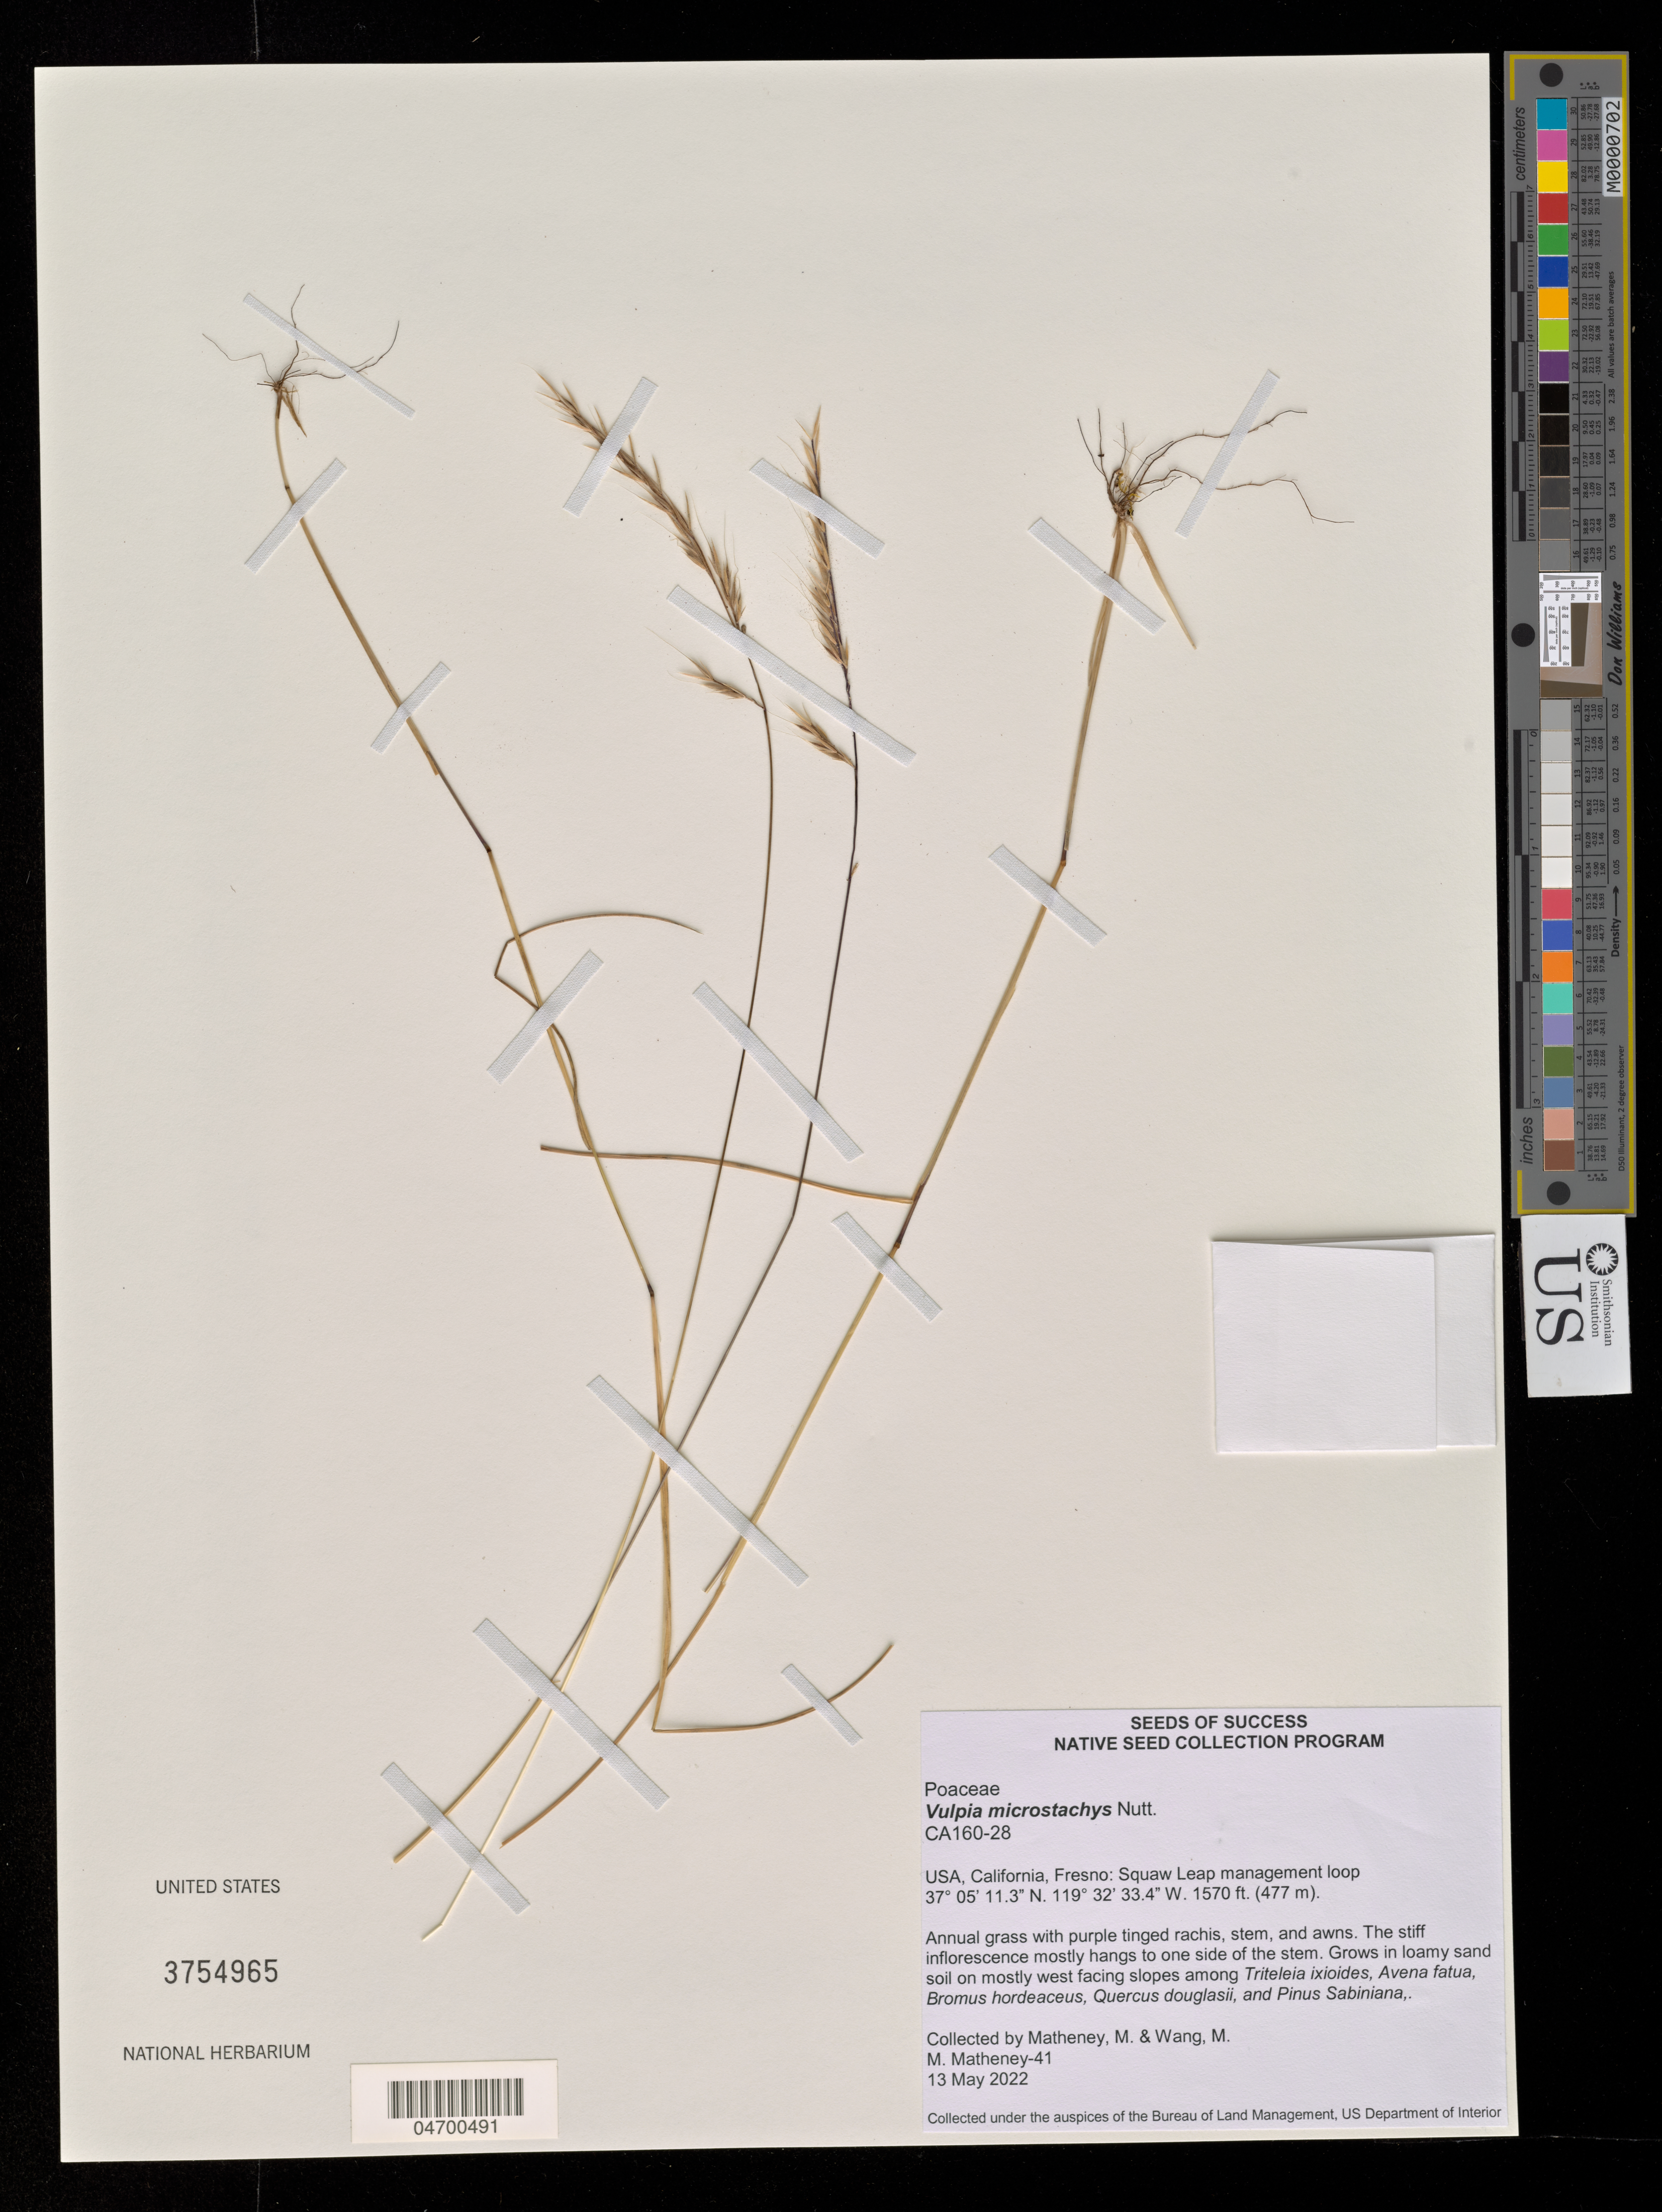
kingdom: Plantae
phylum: Tracheophyta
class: Liliopsida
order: Poales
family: Poaceae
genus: Vulpia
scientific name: Vulpia microstachys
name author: (Nutt.) Munro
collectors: H. Collins & M. Wang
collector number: M. Matheney-41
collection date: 2022-05-13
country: United States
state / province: California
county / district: Fresno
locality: Fresno: Squaw Leap management loop.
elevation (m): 477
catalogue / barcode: US 3754965